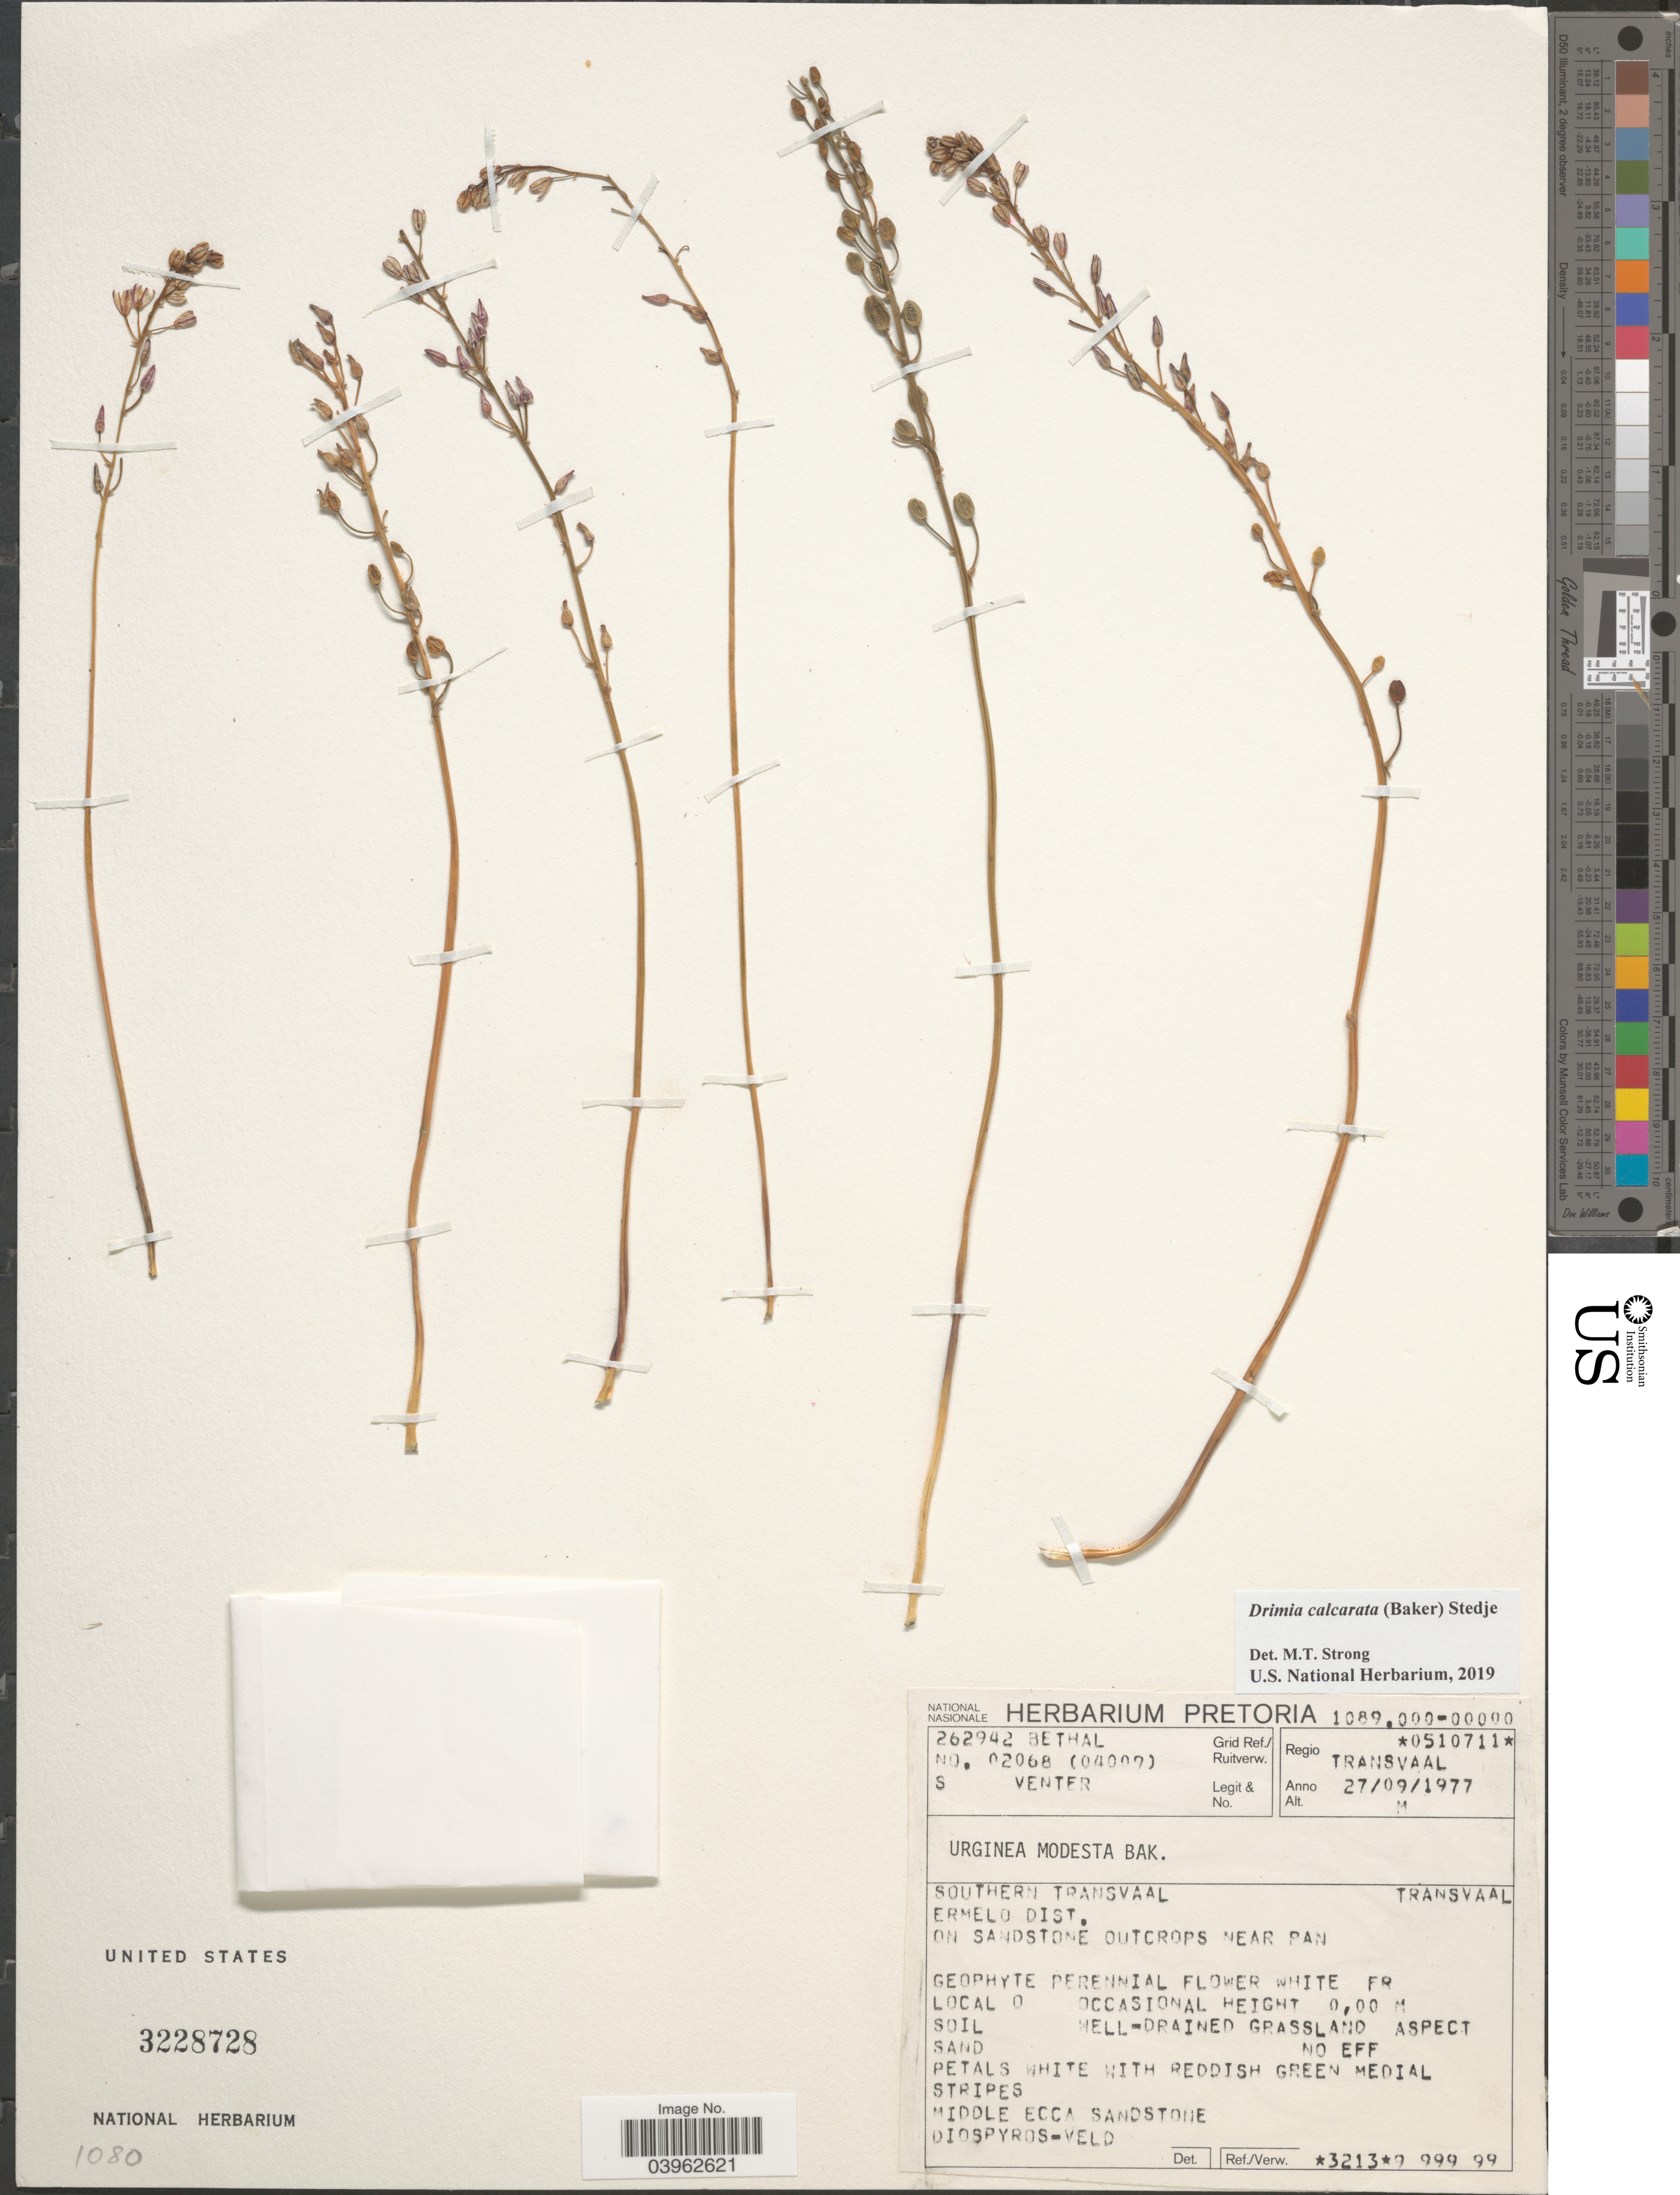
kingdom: Plantae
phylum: Tracheophyta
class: Liliopsida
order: Asparagales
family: Asparagaceae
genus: Drimia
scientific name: Drimia calcarata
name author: (Baker) Stedje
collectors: S. Venter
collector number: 02068(04009)*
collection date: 1977-09-27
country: South Africa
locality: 262942 Bethal Grid Ref./ Ruitverw. Regio Transvaal. Southern Transvaal. Ermelo Dist. On sandstone outcrops near Pan.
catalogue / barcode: US 3228728